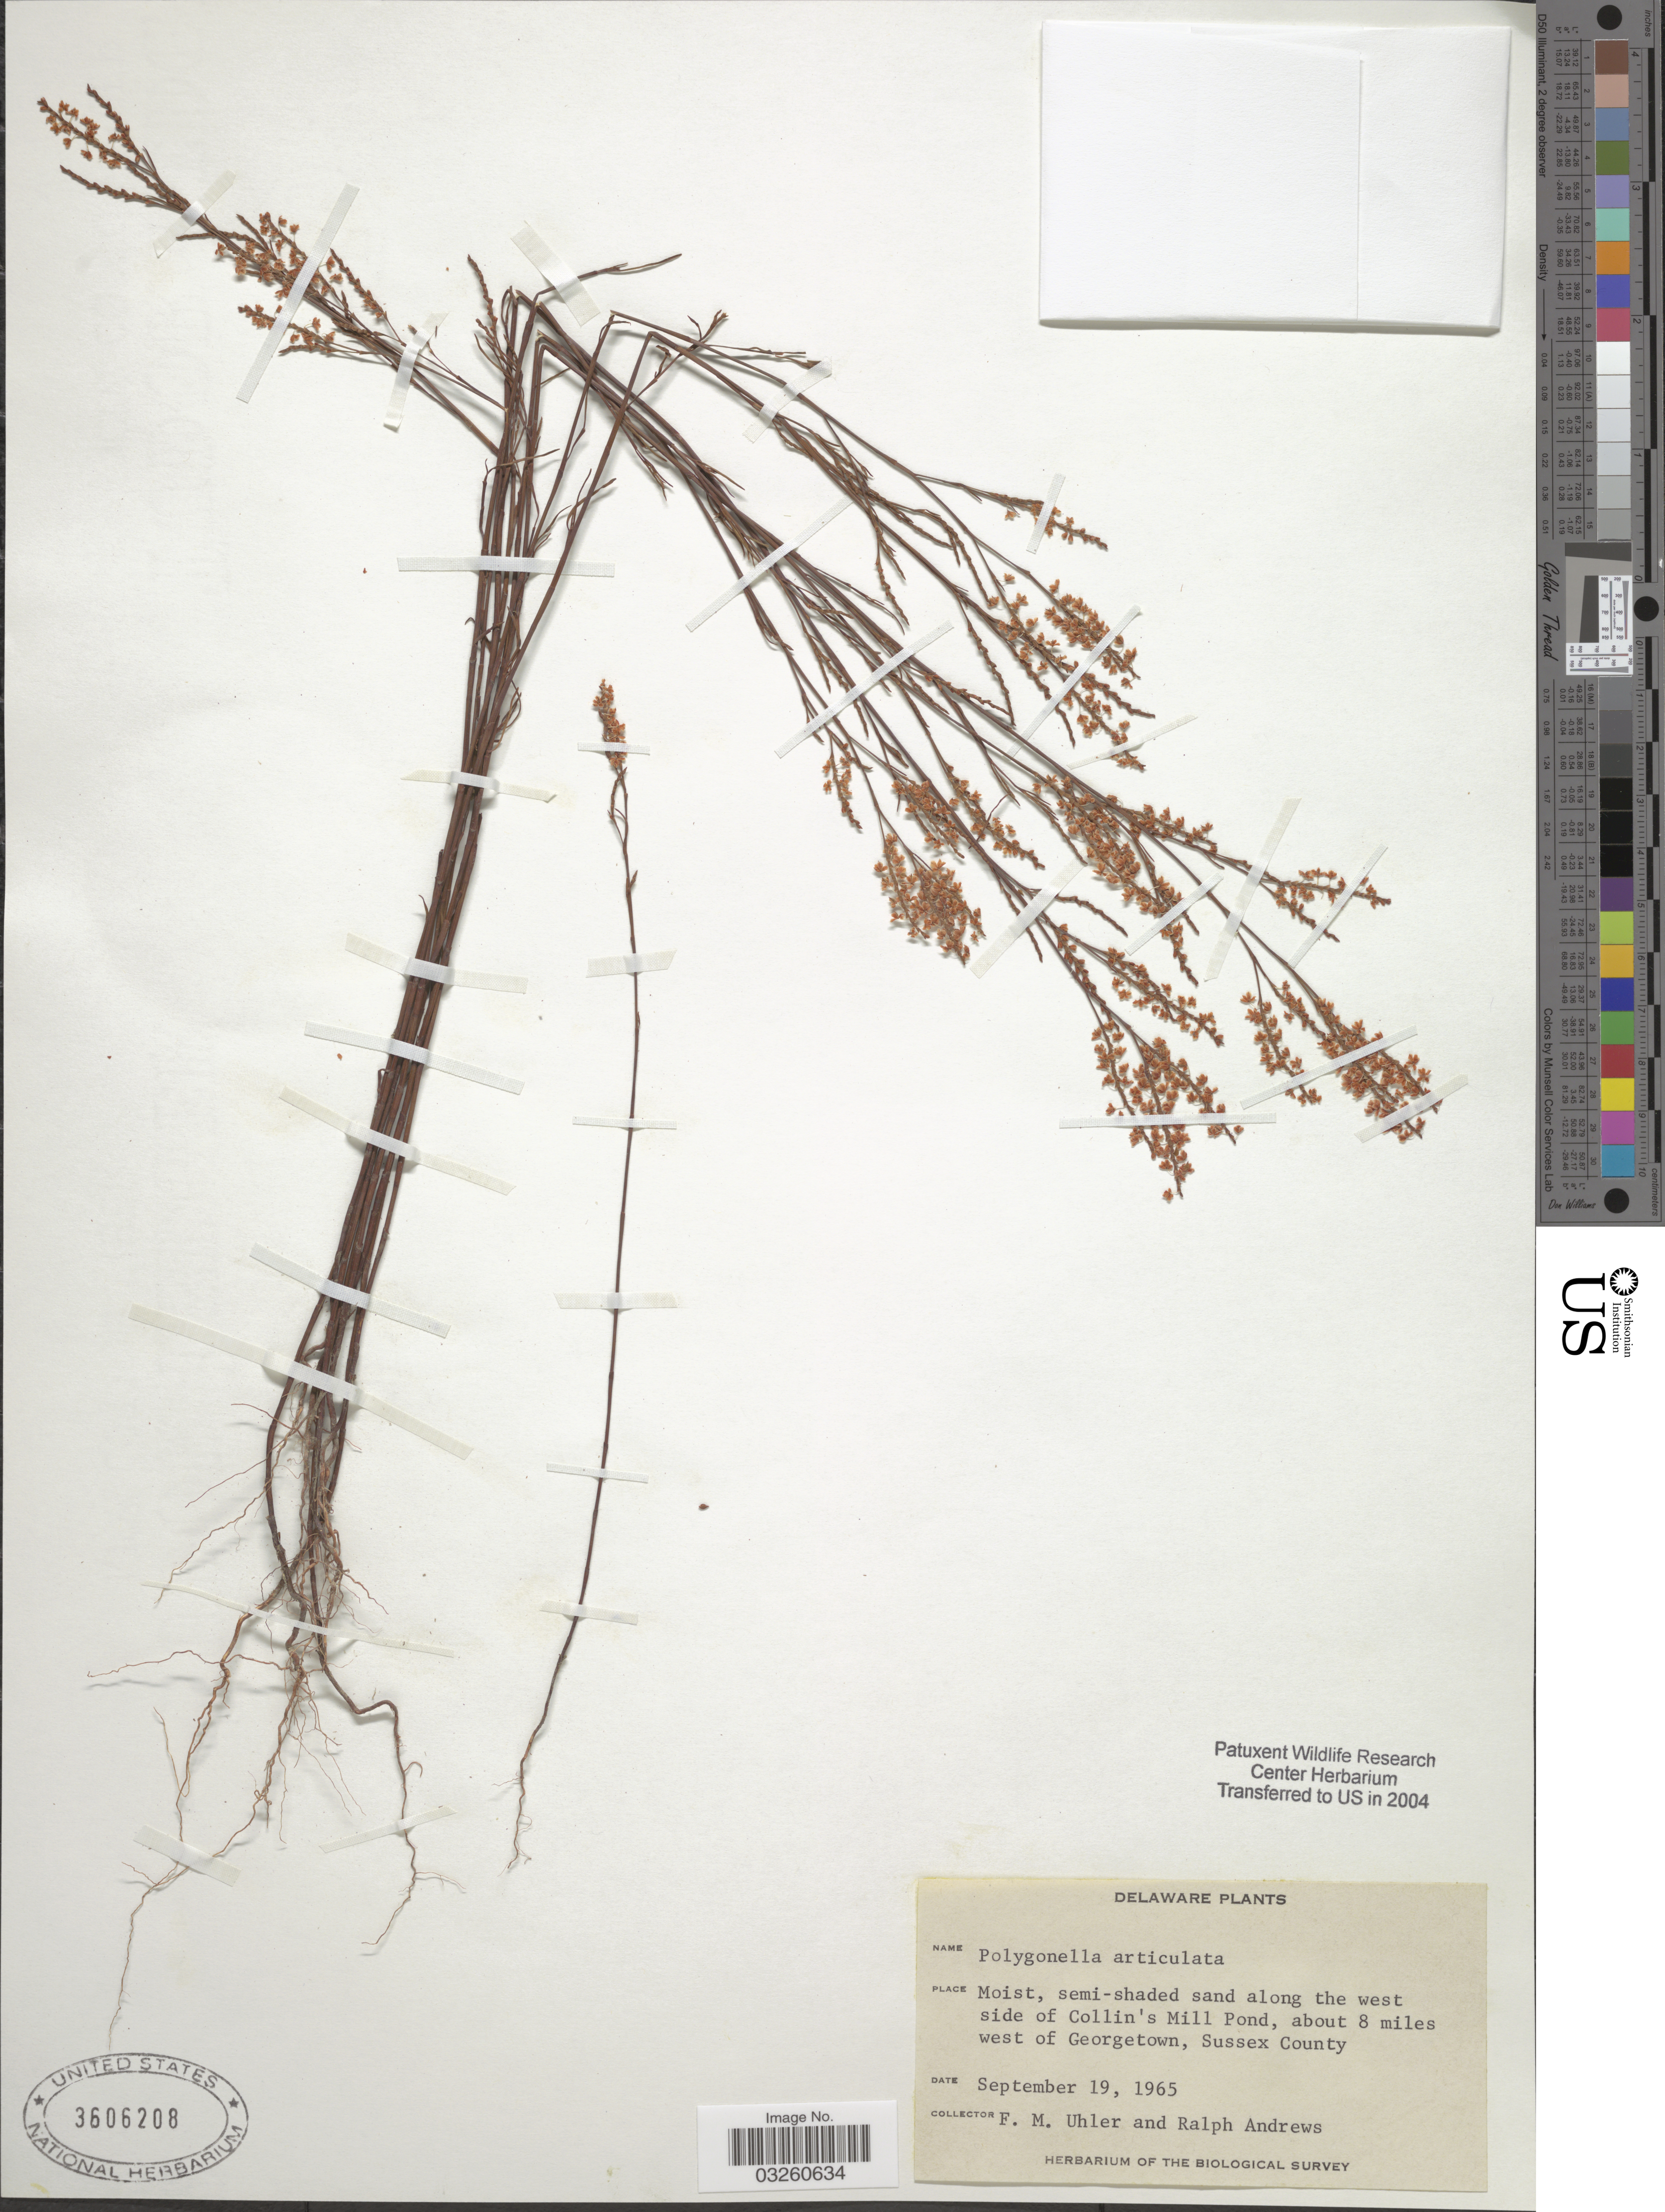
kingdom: Plantae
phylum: Tracheophyta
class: Magnoliopsida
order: Caryophyllales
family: Polygonaceae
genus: Polygonella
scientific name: Polygonella articulata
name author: (L.) Meisn.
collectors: F. M. Uhler & R. Andrews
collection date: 1965-09-19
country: United States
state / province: Delaware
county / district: Sussex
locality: Moist, semi-shaded sand along the west side of Collin's Mill Pond, about 8 miles west of Georgetown, Sussex County.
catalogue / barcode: US 3606208